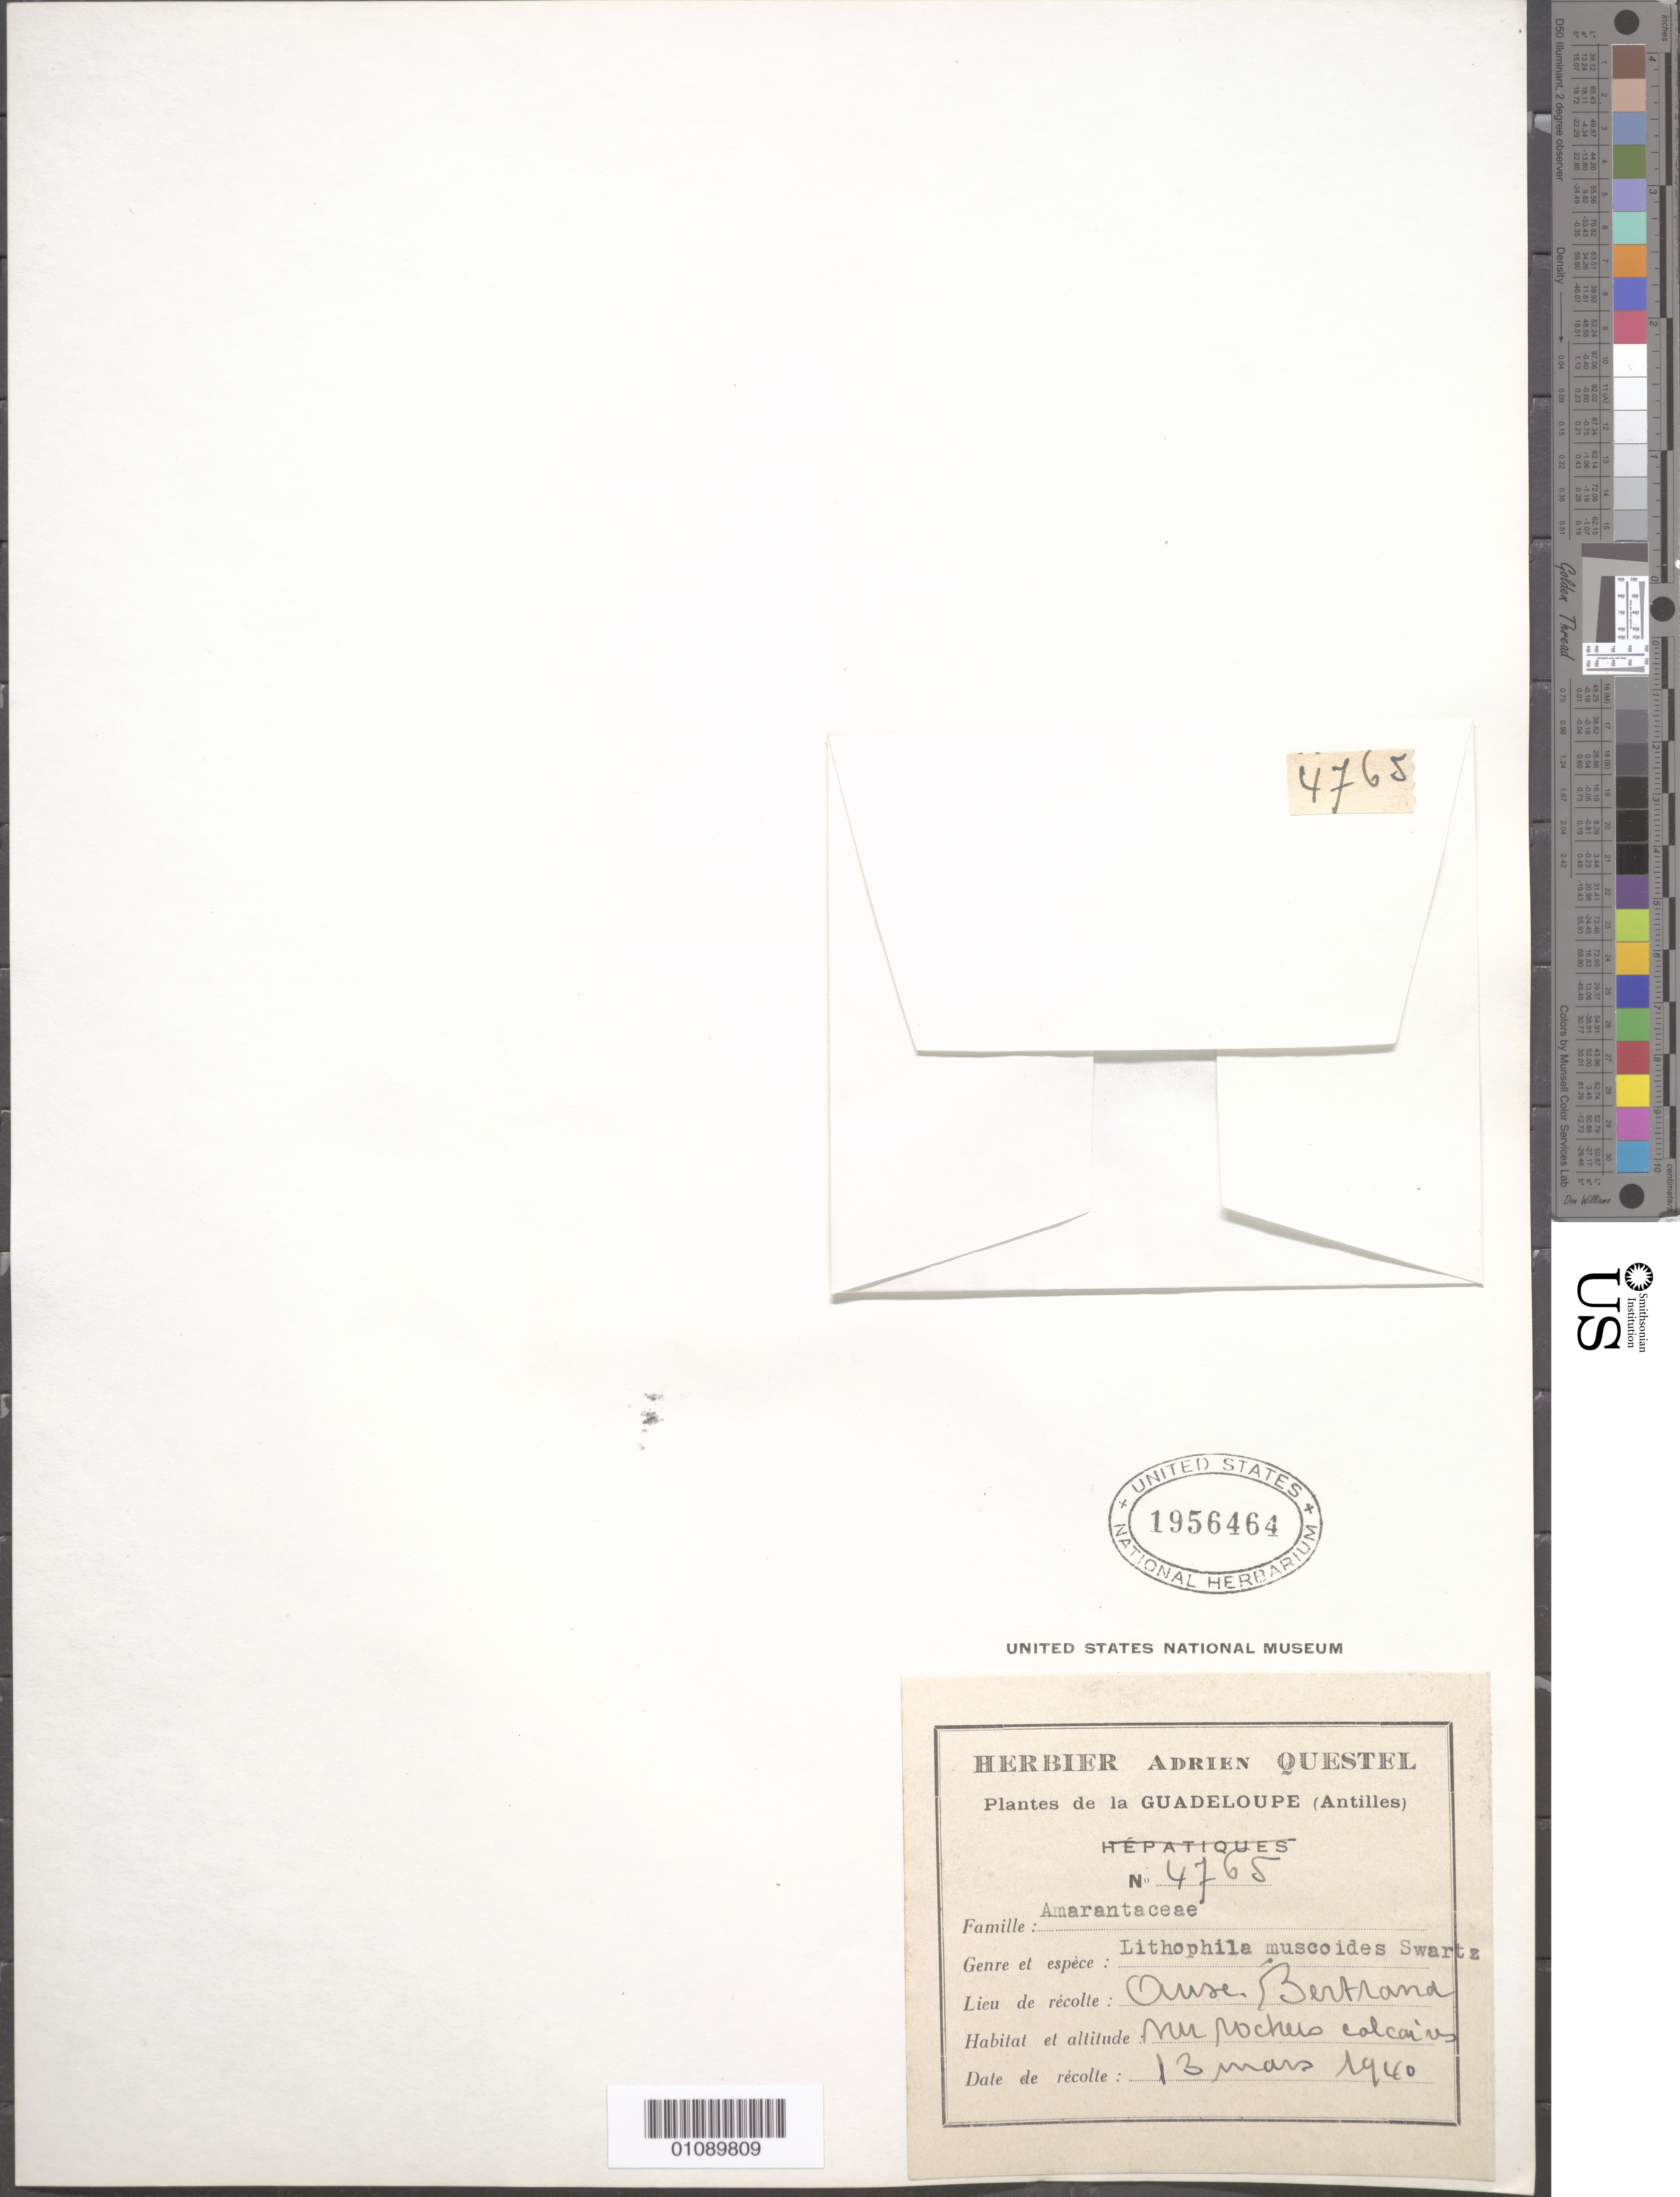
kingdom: Plantae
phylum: Tracheophyta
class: Magnoliopsida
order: Caryophyllales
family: Amaranthaceae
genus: Gomphrena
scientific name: Gomphrena muscoides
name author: (Sw.) T. Ortuño & Borsch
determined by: Strong, Mark T., (BOT), Smithsonian Institution - National Museum of Natural History (UNITED STATES)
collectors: A. Questel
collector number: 4765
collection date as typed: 13 Mar 1940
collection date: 1940-03-13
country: Guadeloupe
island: Grande Terre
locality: Anse Bertrand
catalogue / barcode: US 1956464